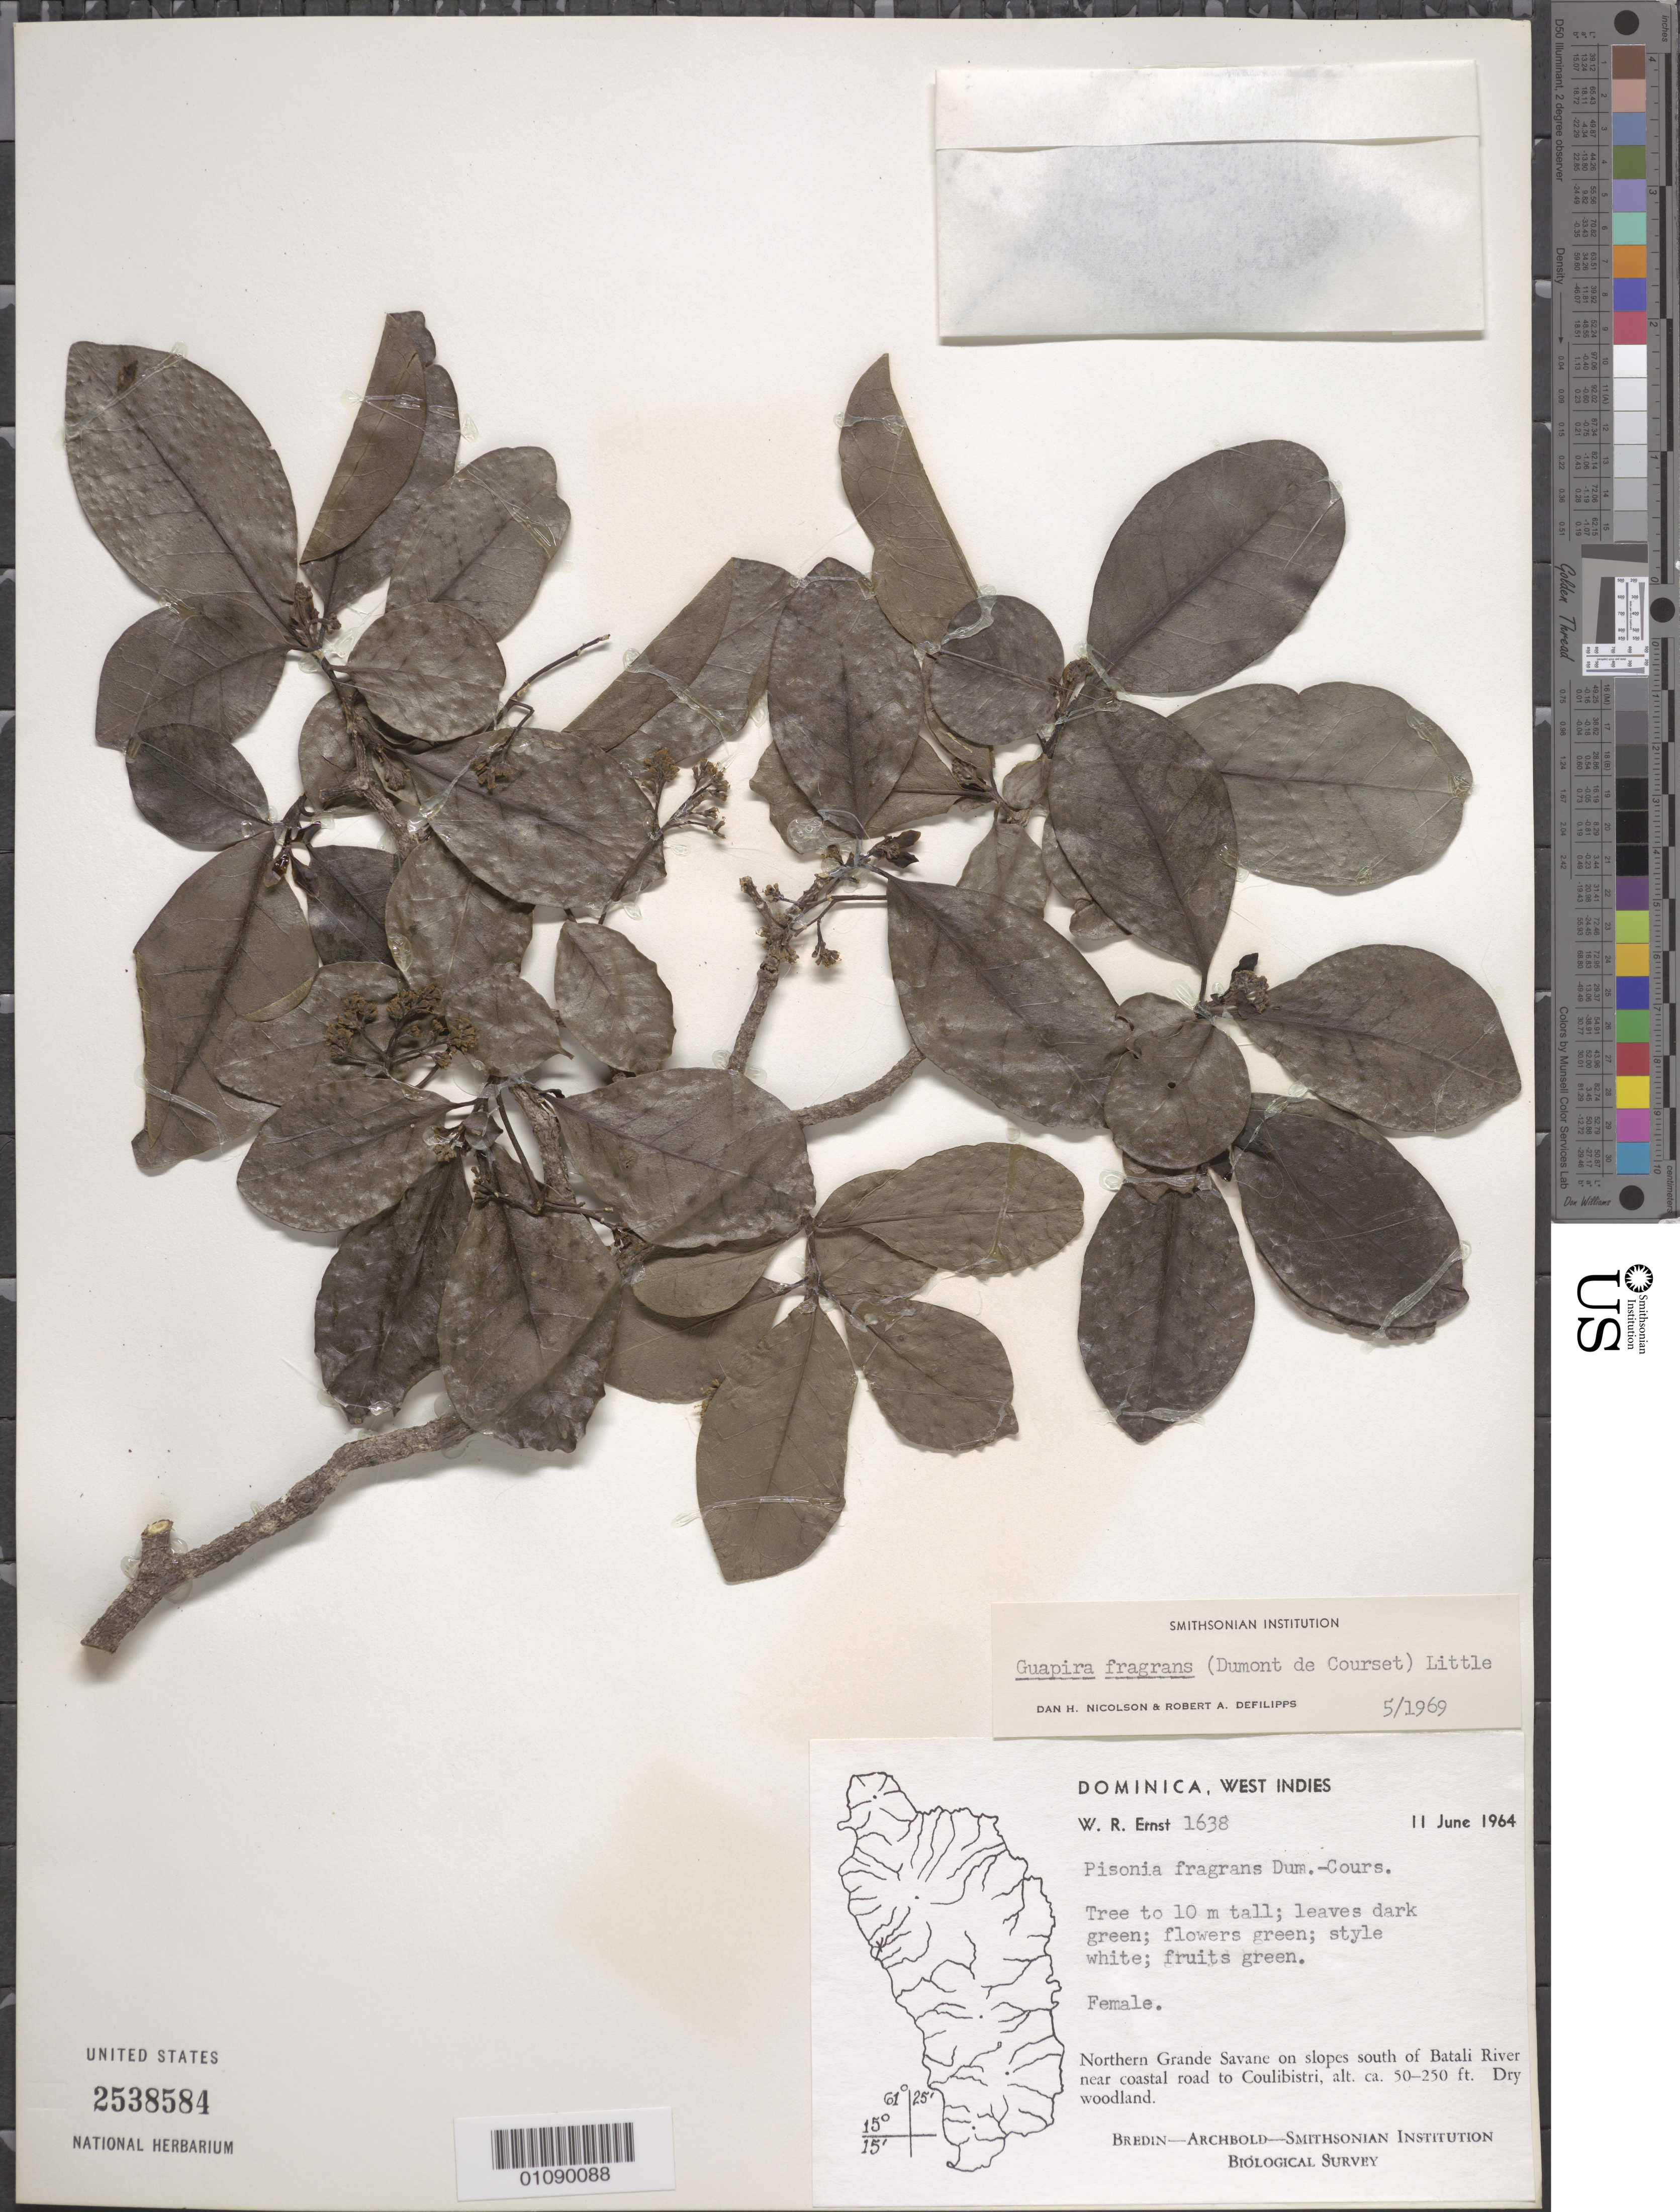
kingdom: Plantae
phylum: Tracheophyta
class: Magnoliopsida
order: Caryophyllales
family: Nyctaginaceae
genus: Guapira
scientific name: Guapira fragrans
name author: (Dum. Cours.) Little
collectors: W. R. Ernst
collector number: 1638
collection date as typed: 11 Jun 1964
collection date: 1964-06-11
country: Dominica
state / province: St. Joseph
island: Dominica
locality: N Grande Savane on slopes S of Batali River near coastal road to Coulibistri.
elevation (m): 15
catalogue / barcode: US 2538584